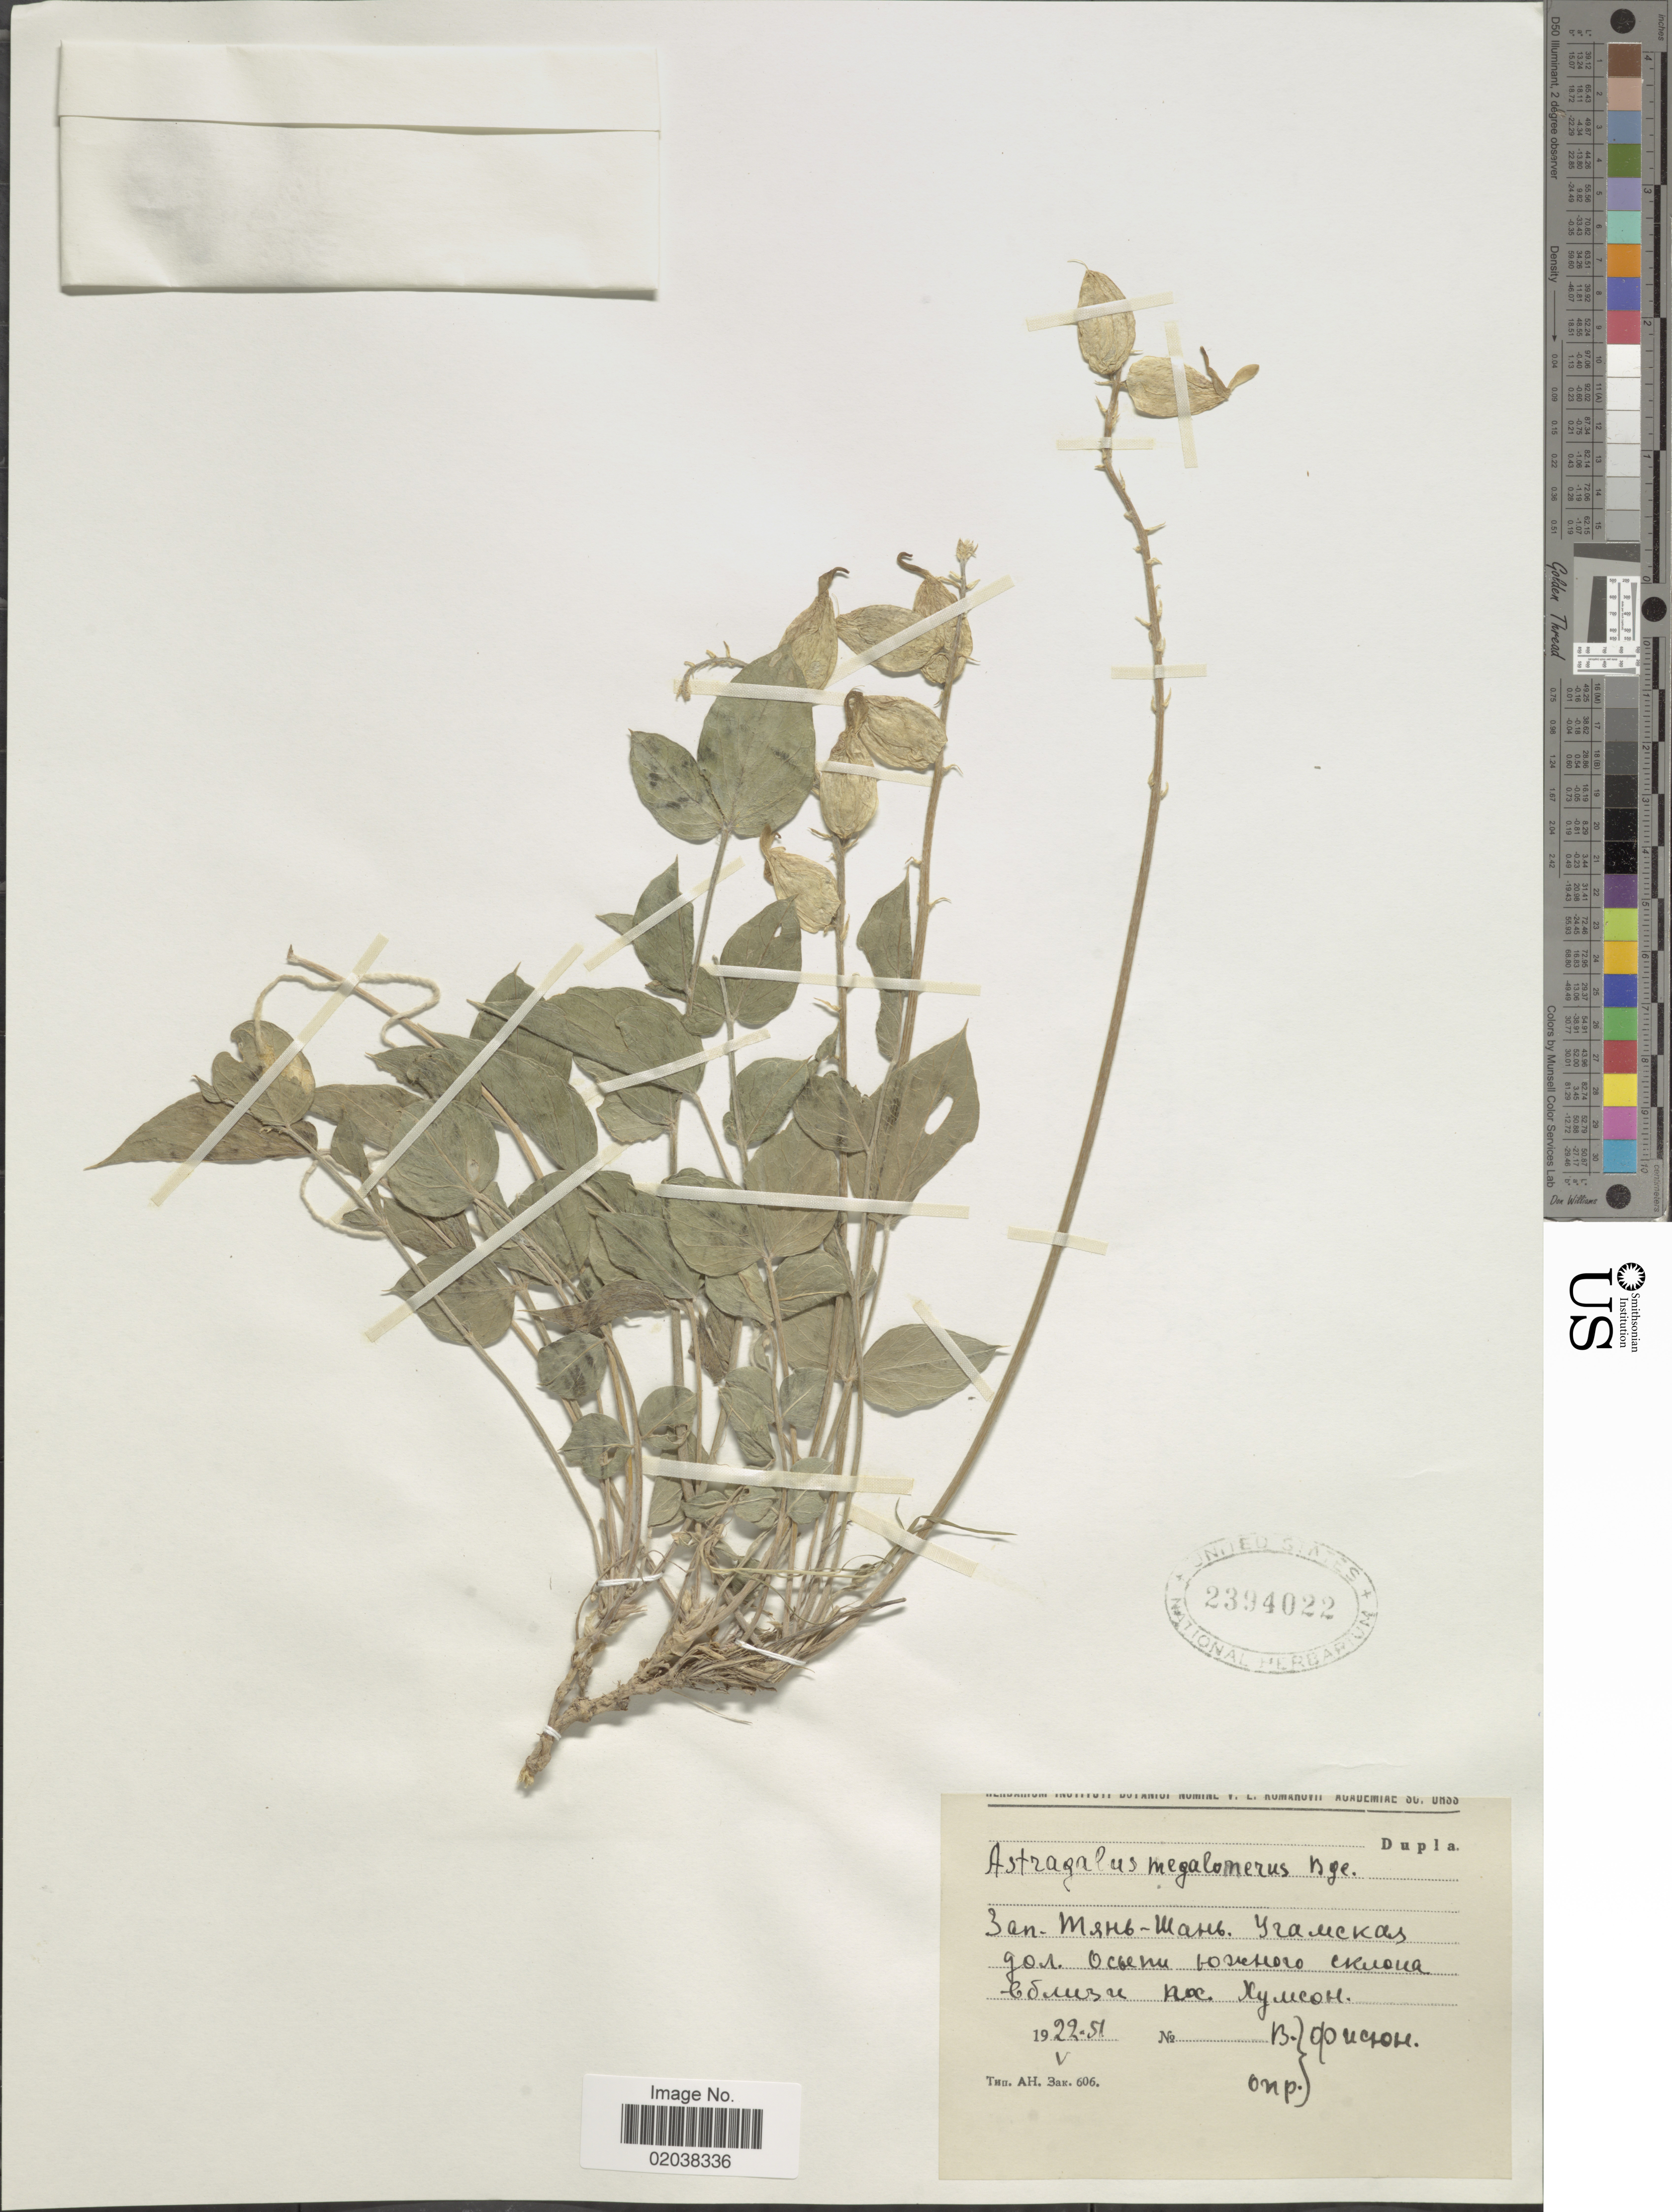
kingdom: Plantae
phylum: Tracheophyta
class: Magnoliopsida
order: Fabales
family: Fabaceae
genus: Astragalus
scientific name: Astragalus megalomerus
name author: Bunge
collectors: V. Fisun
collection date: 1951-05-22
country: Uzbekistan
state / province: Toshkent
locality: Vicinity of Vllage Khumson, Ugam Range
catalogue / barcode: US 2394022